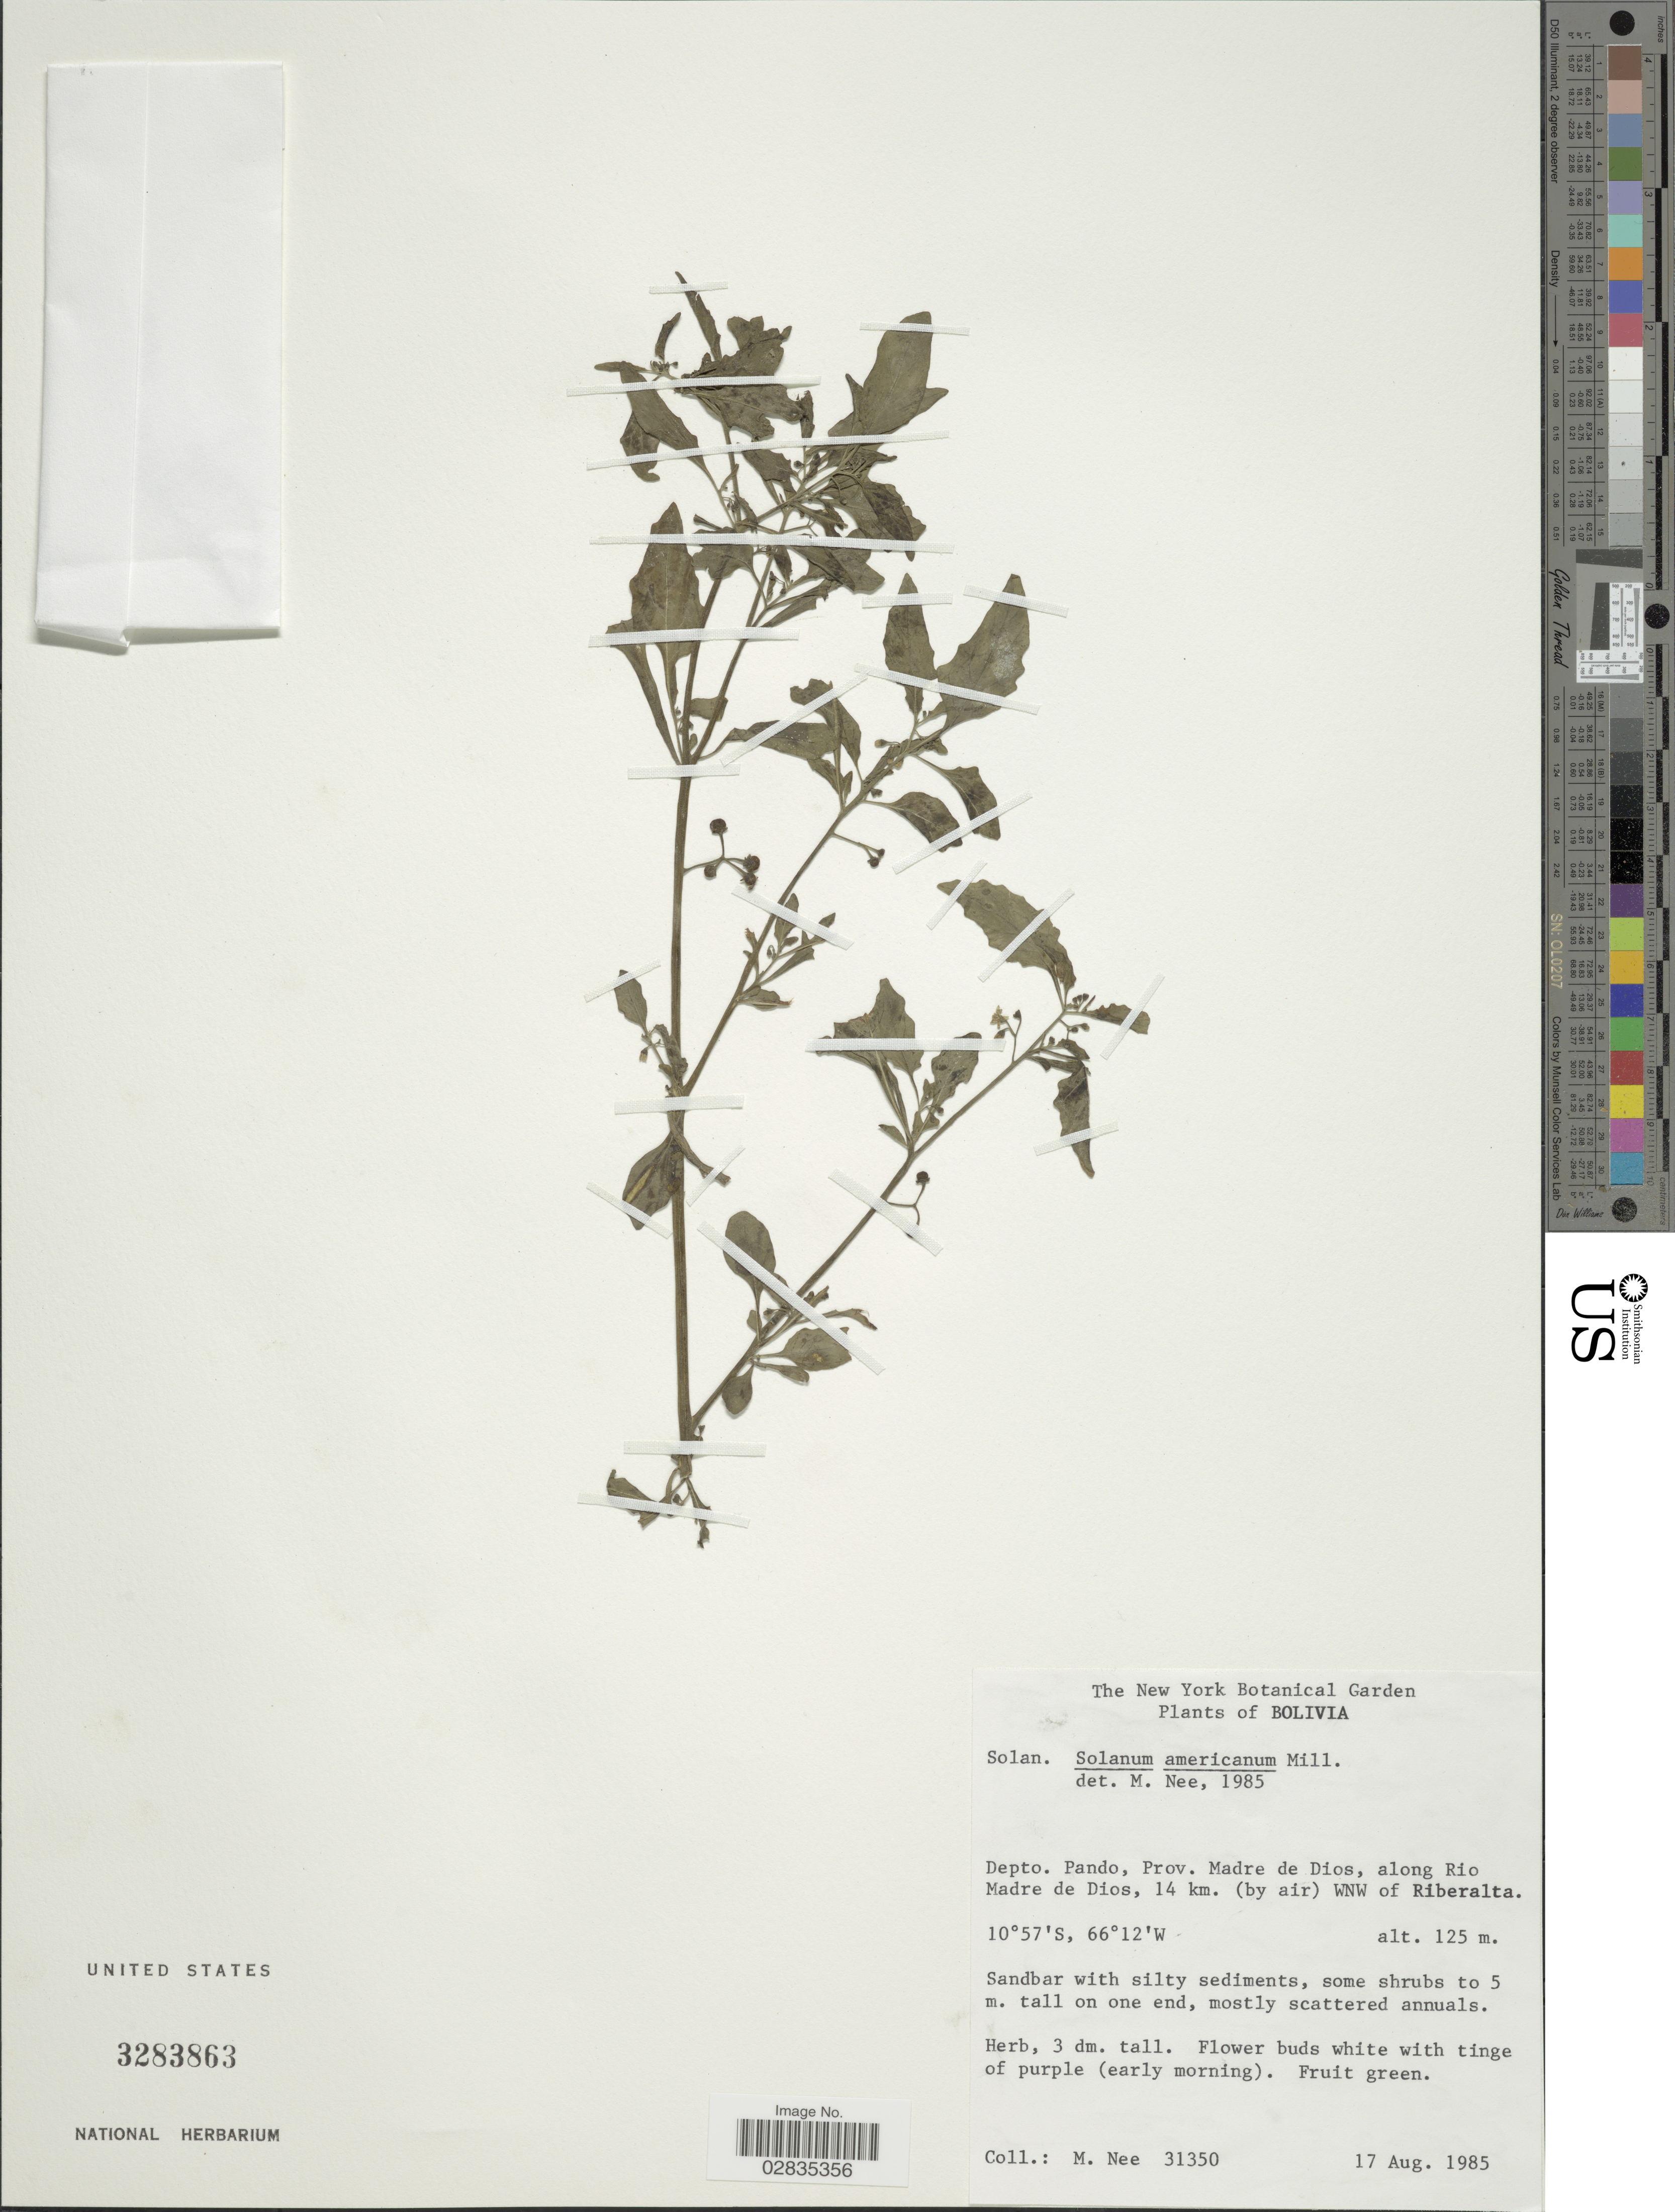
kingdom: Plantae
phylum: Tracheophyta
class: Magnoliopsida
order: Solanales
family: Solanaceae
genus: Solanum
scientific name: Solanum americanum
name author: Mill.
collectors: M. Nee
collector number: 31350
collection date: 1985-08-17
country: Bolivia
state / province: Pando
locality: Depto. Pando, Prov. Madre de Dios, along Rio Madre de Dios, 14 km. (by air) WNW of Riberalta.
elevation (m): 125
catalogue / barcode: US 3283863